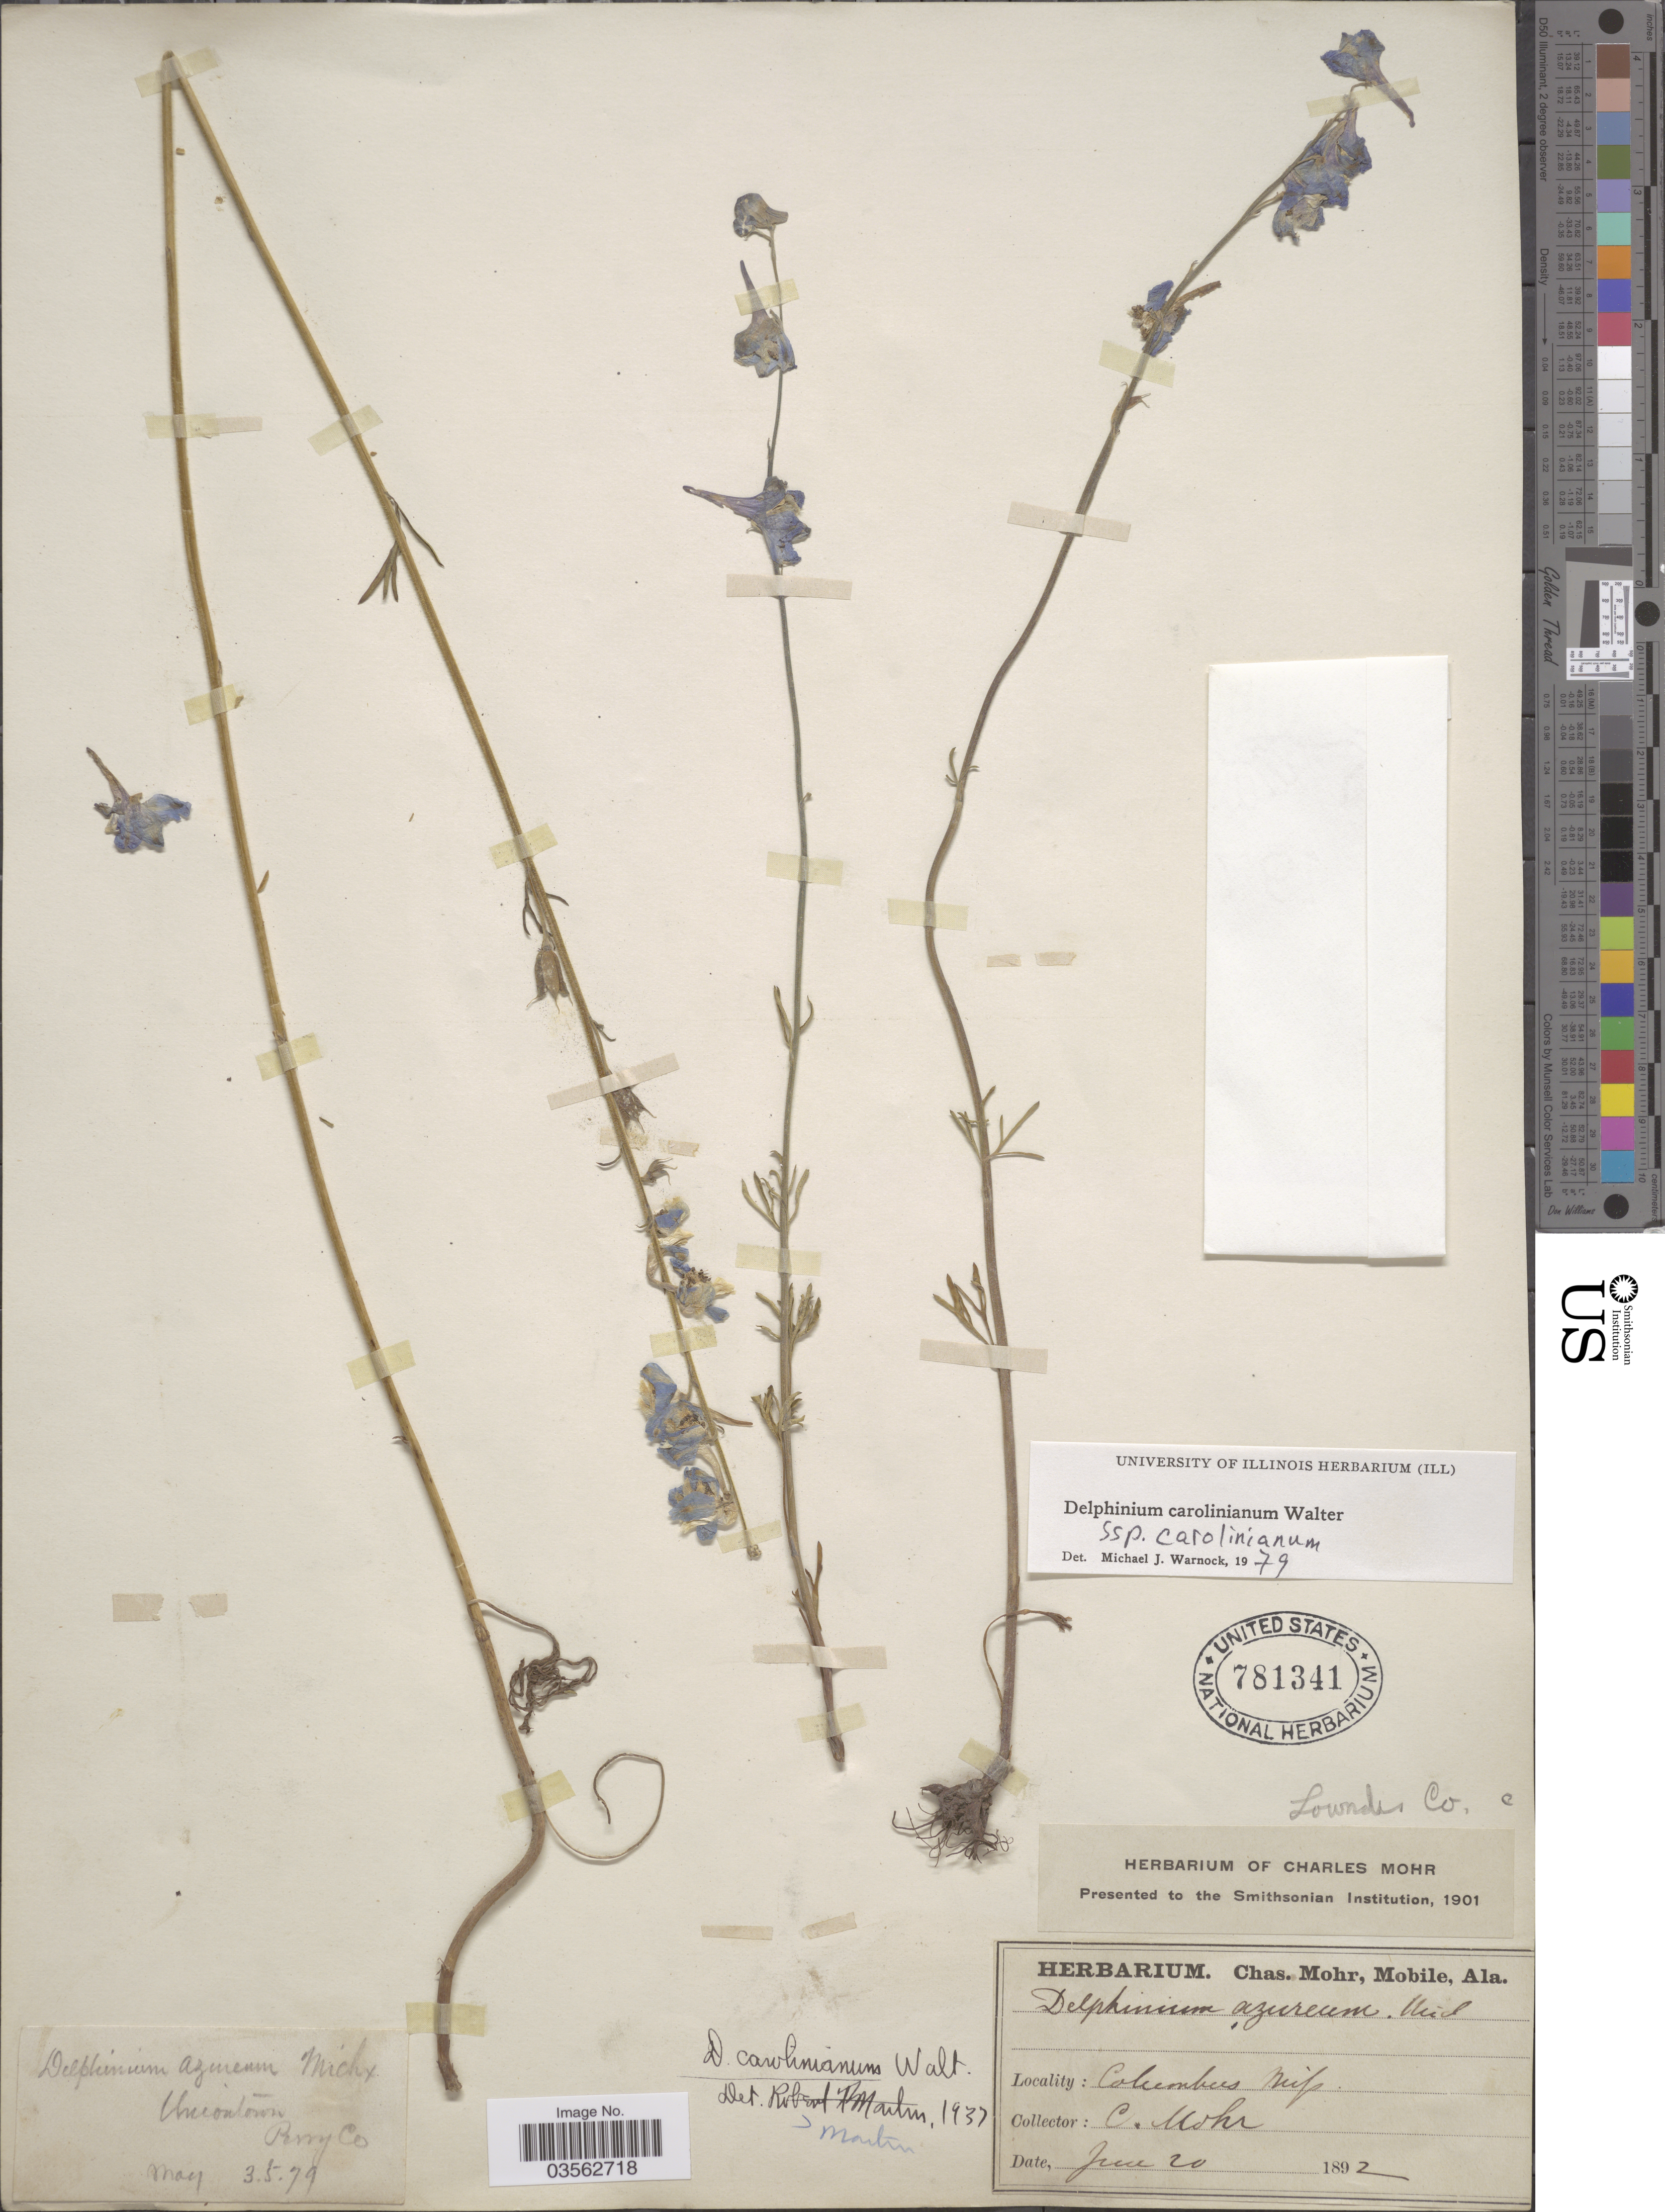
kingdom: Plantae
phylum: Tracheophyta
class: Magnoliopsida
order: Ranunculales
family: Ranunculaceae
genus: Delphinium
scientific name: Delphinium carolinianum subsp. carolinianum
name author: Walter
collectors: Mohr, C. T. (herbarium)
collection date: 1892-06-20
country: United States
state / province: Mississippi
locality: Lowndes Co. Columbus.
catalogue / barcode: US 781341